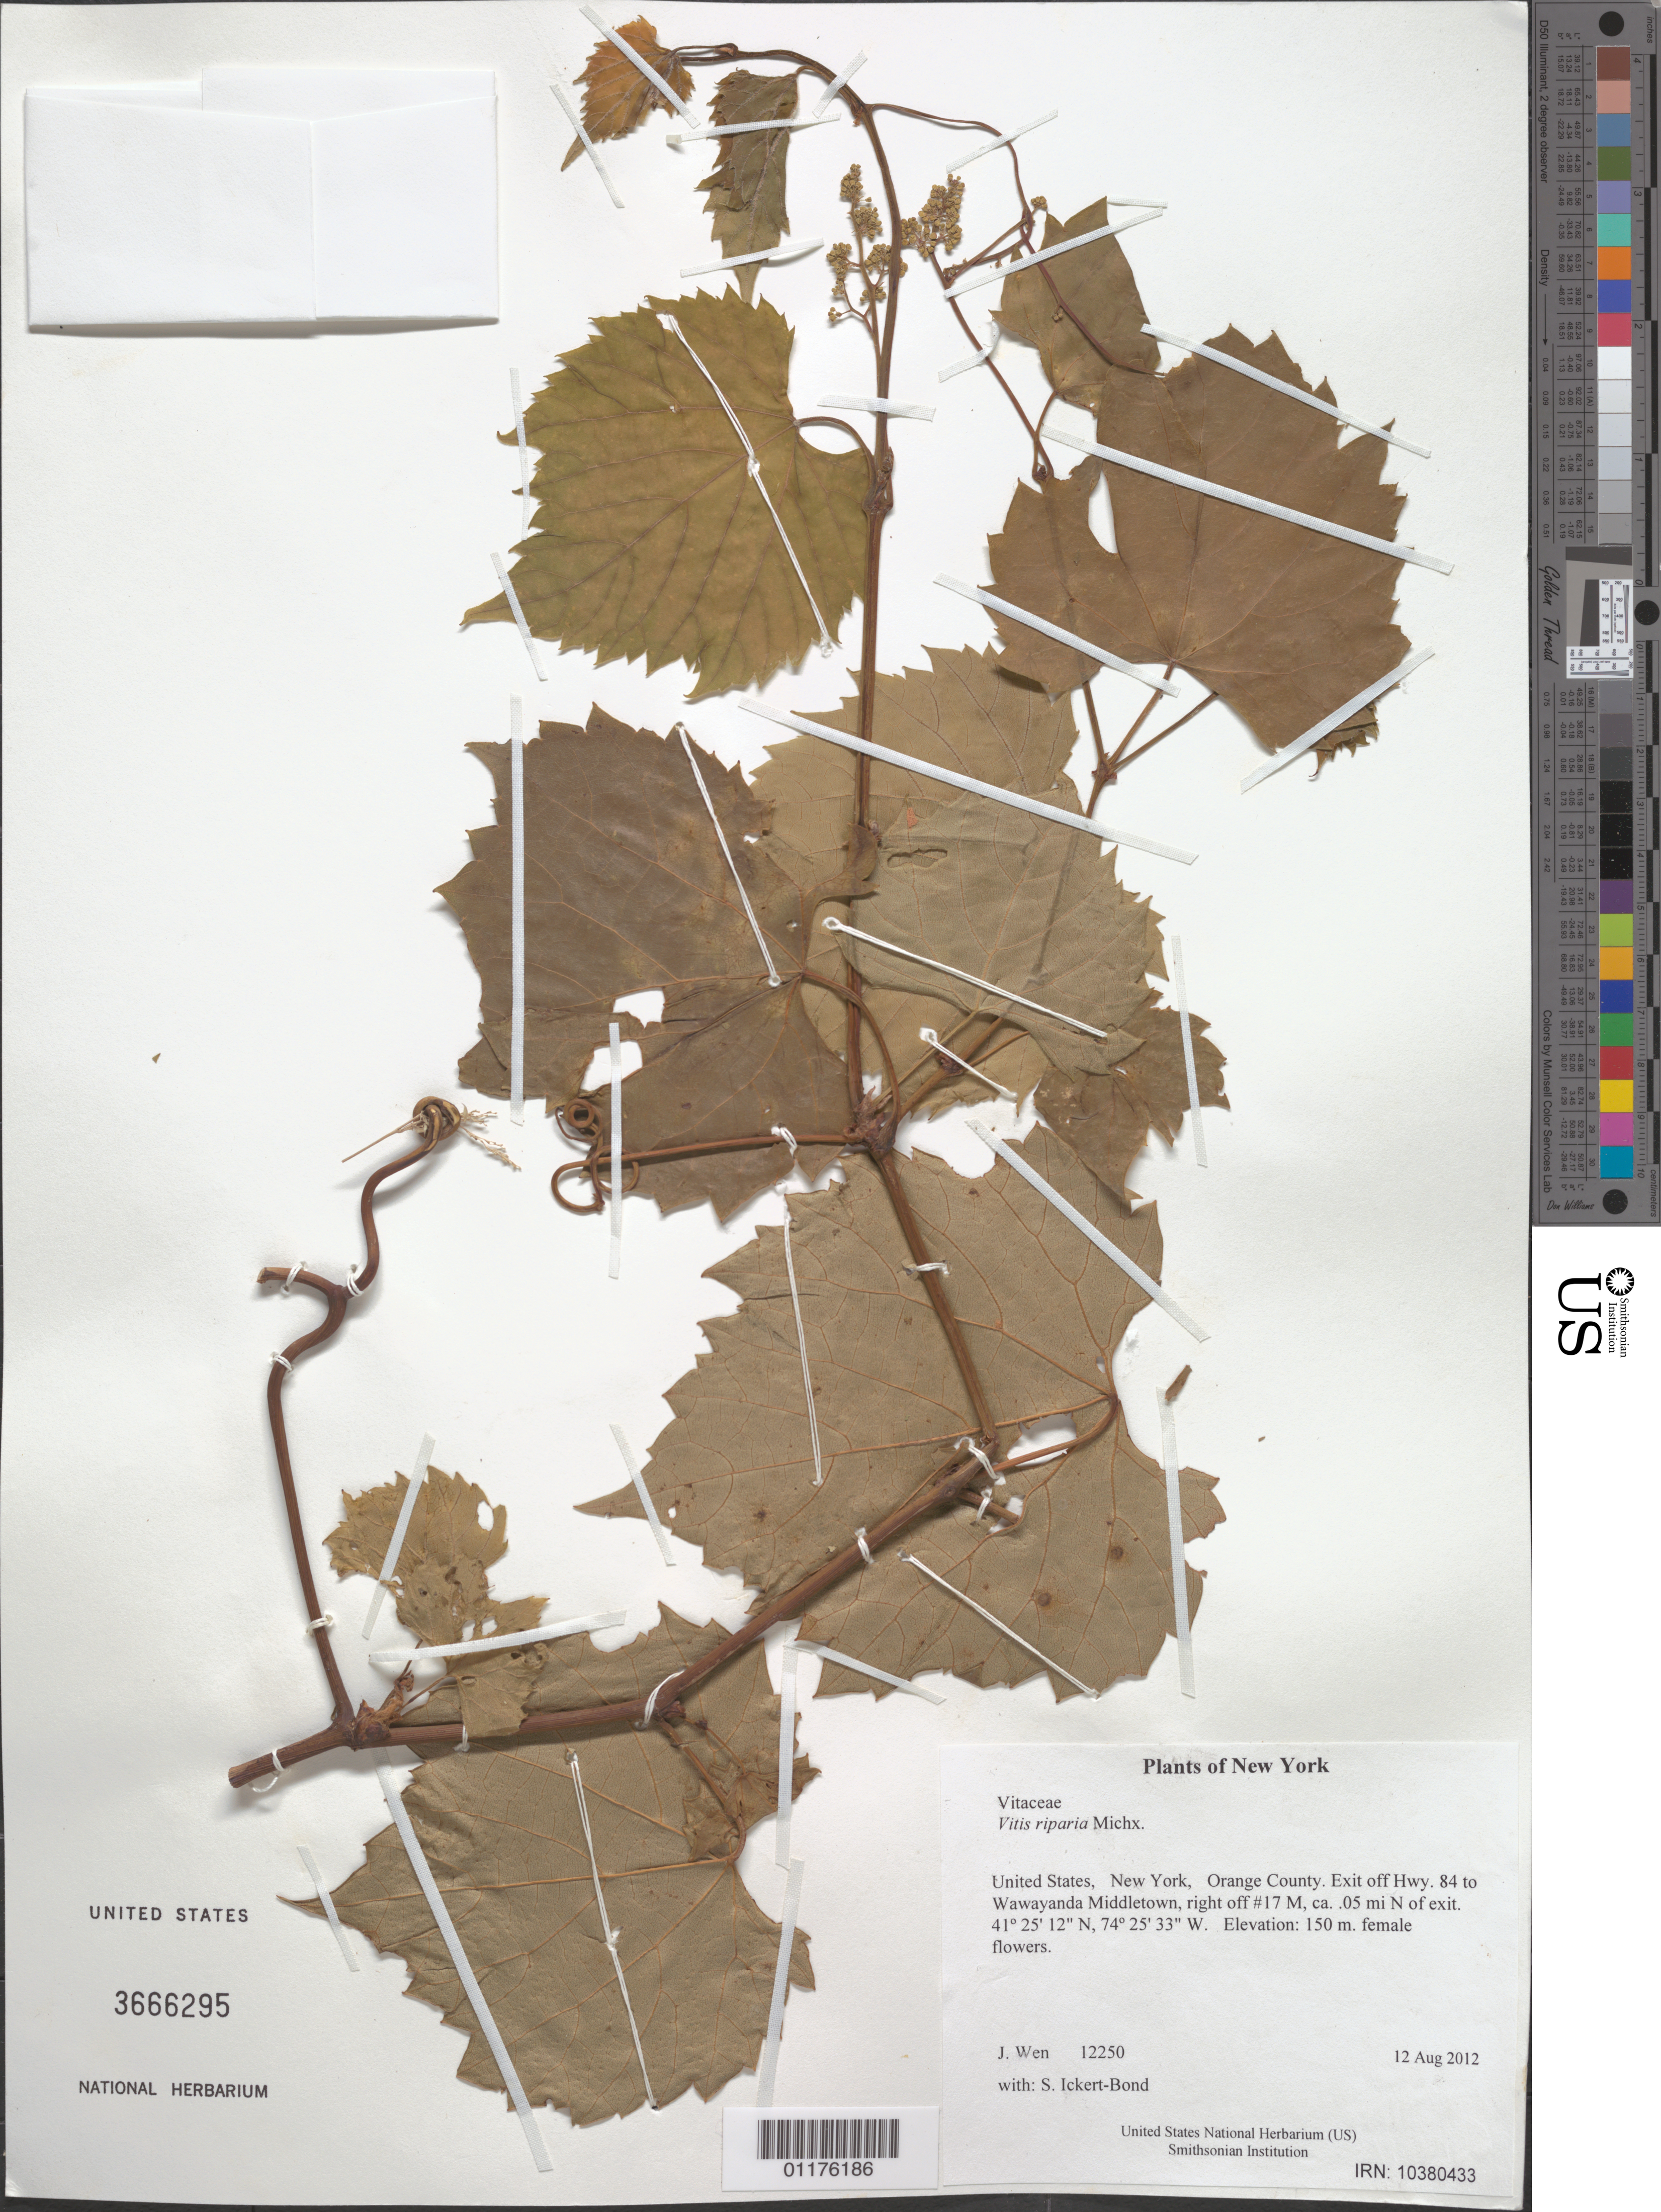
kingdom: Plantae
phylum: Tracheophyta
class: Magnoliopsida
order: Vitales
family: Vitaceae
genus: Vitis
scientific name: Vitis riparia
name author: Michx.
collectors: J. Wen & S. Ickert-Bond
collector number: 12250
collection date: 2012-08-12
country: United States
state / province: New York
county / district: Orange County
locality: Exit off Hwy. 84 to Wawayanda Middletown, right off #17 M, ca. .05 mi N of exit.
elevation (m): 150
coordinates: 41 25.207 N, 74 25.548 W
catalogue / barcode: US 3666295